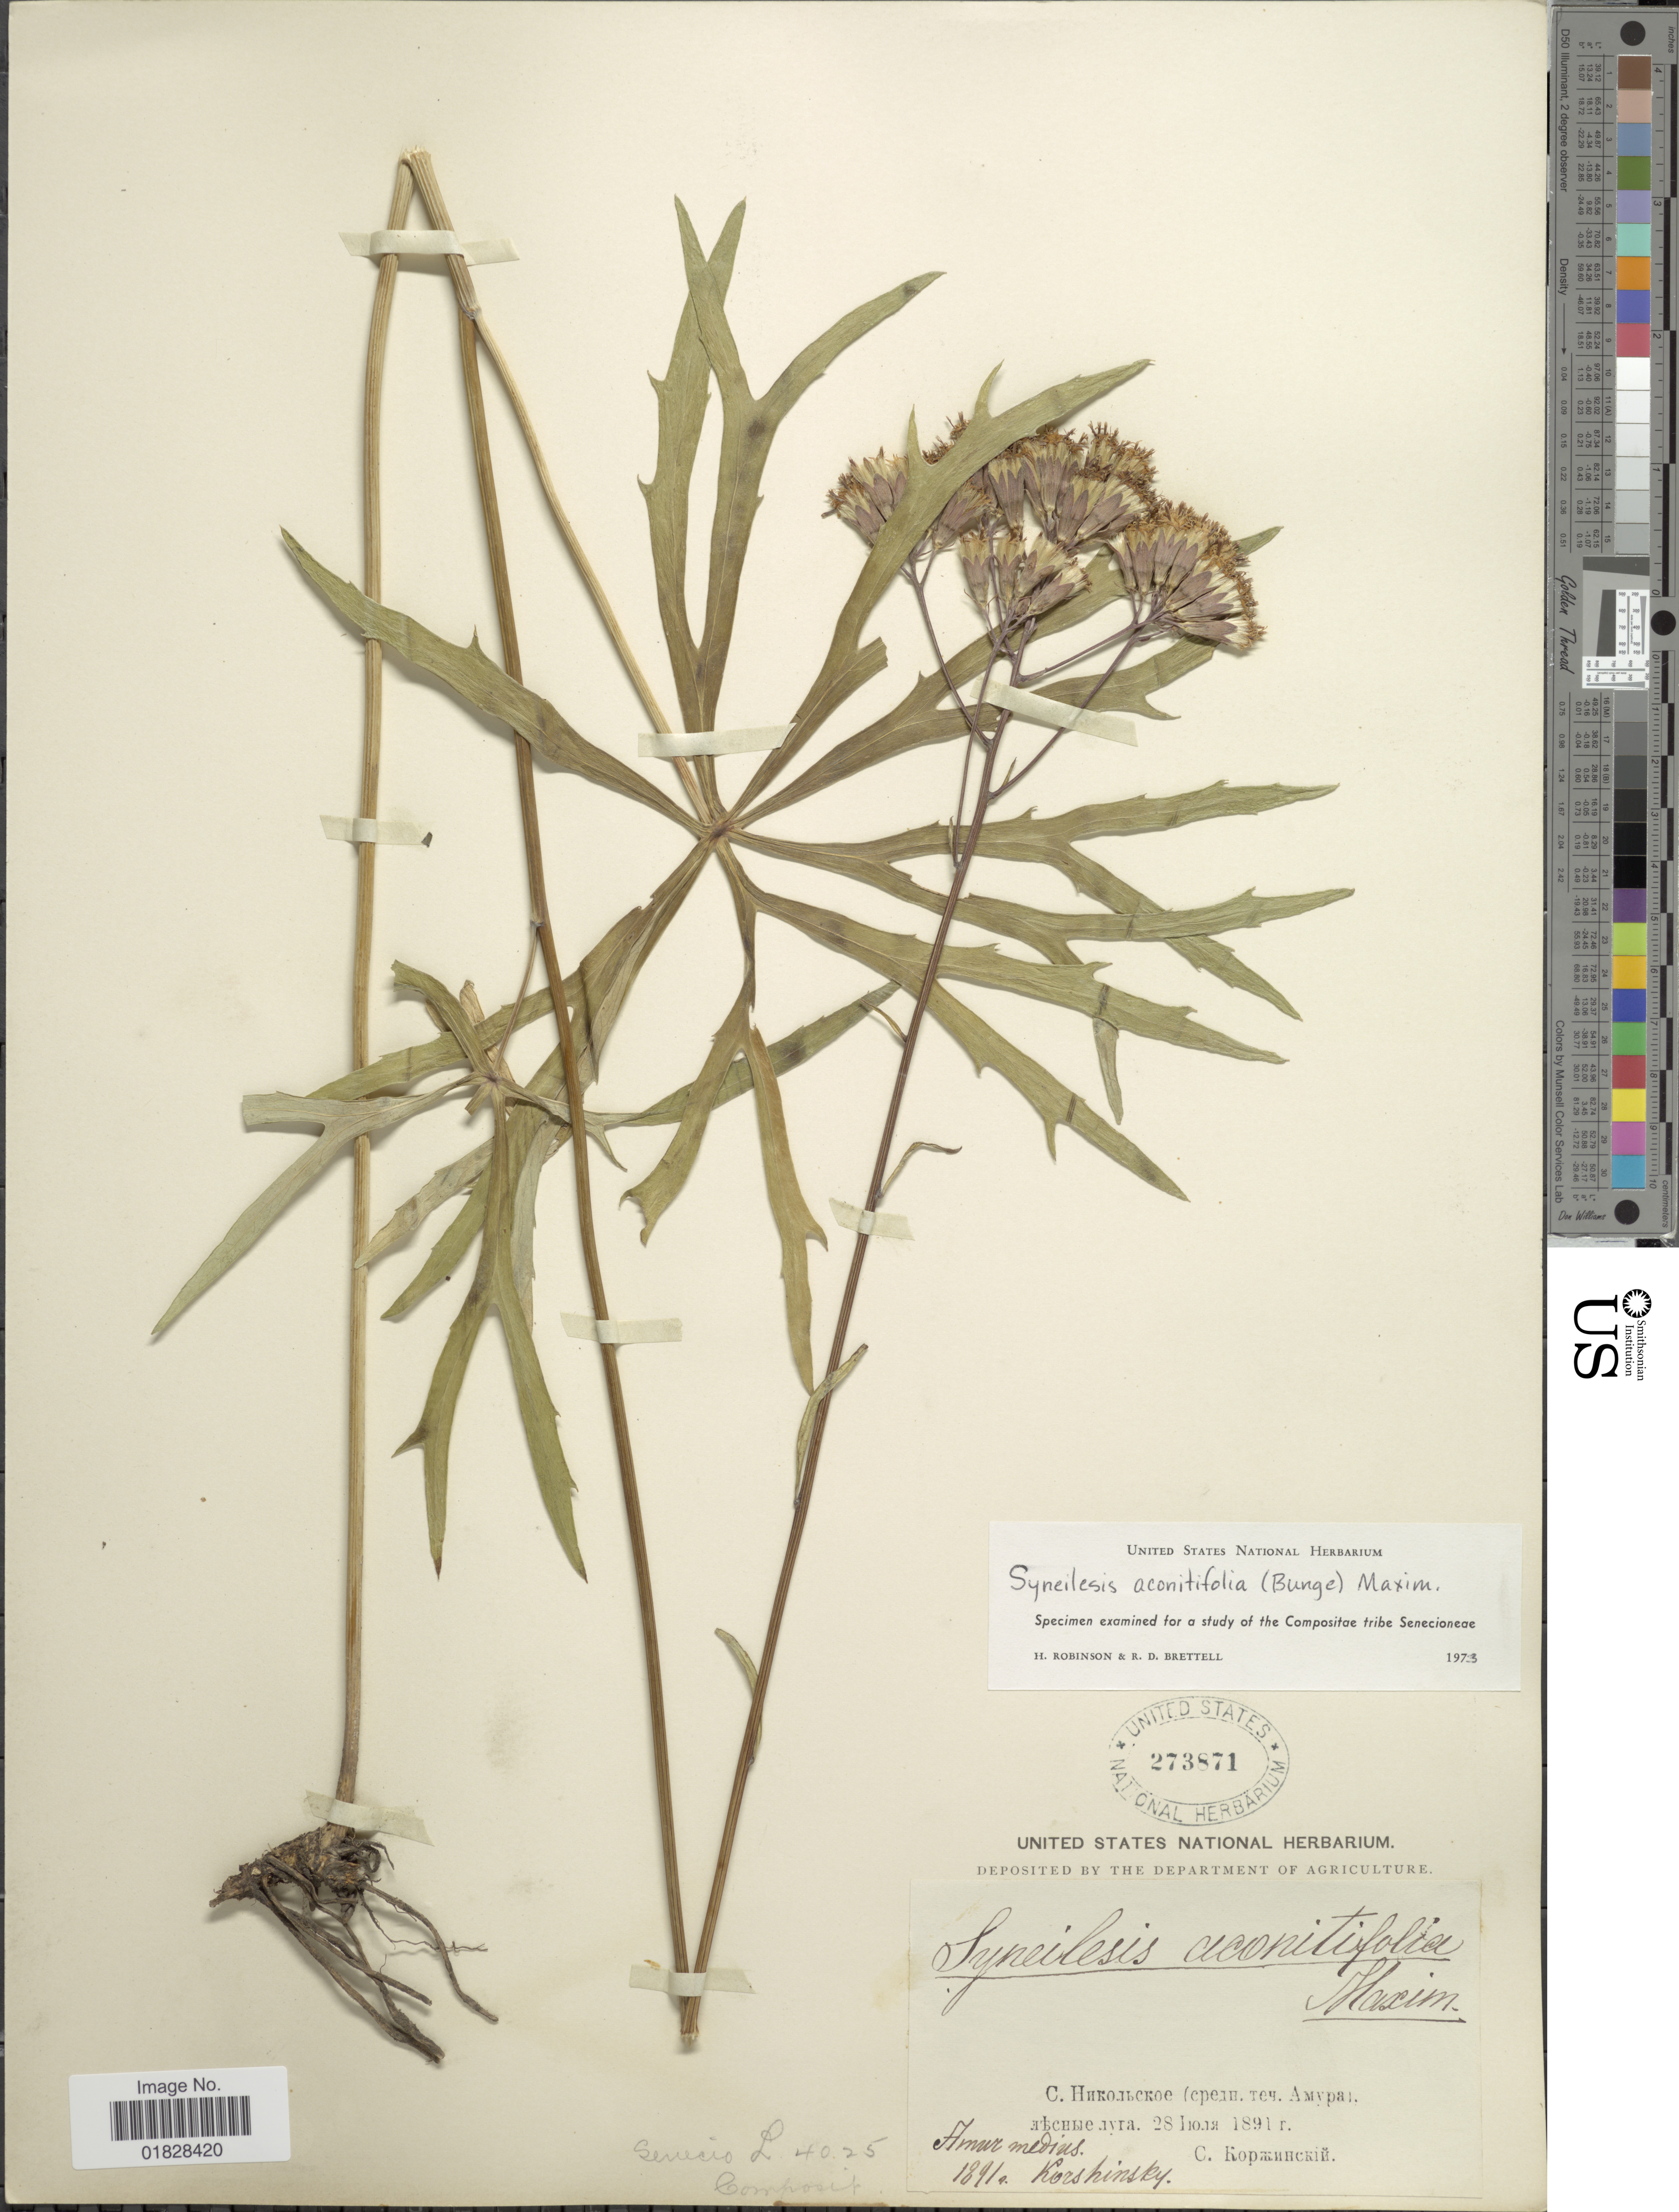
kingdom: Plantae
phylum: Tracheophyta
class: Magnoliopsida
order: Asterales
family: Asteraceae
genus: Syneilesis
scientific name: Syneilesis aconitifolia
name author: (Bunge) Maximowicz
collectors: Korshinsky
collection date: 1891-03-28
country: Russian Federation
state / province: Amur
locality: X, Amur medius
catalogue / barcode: US 273871